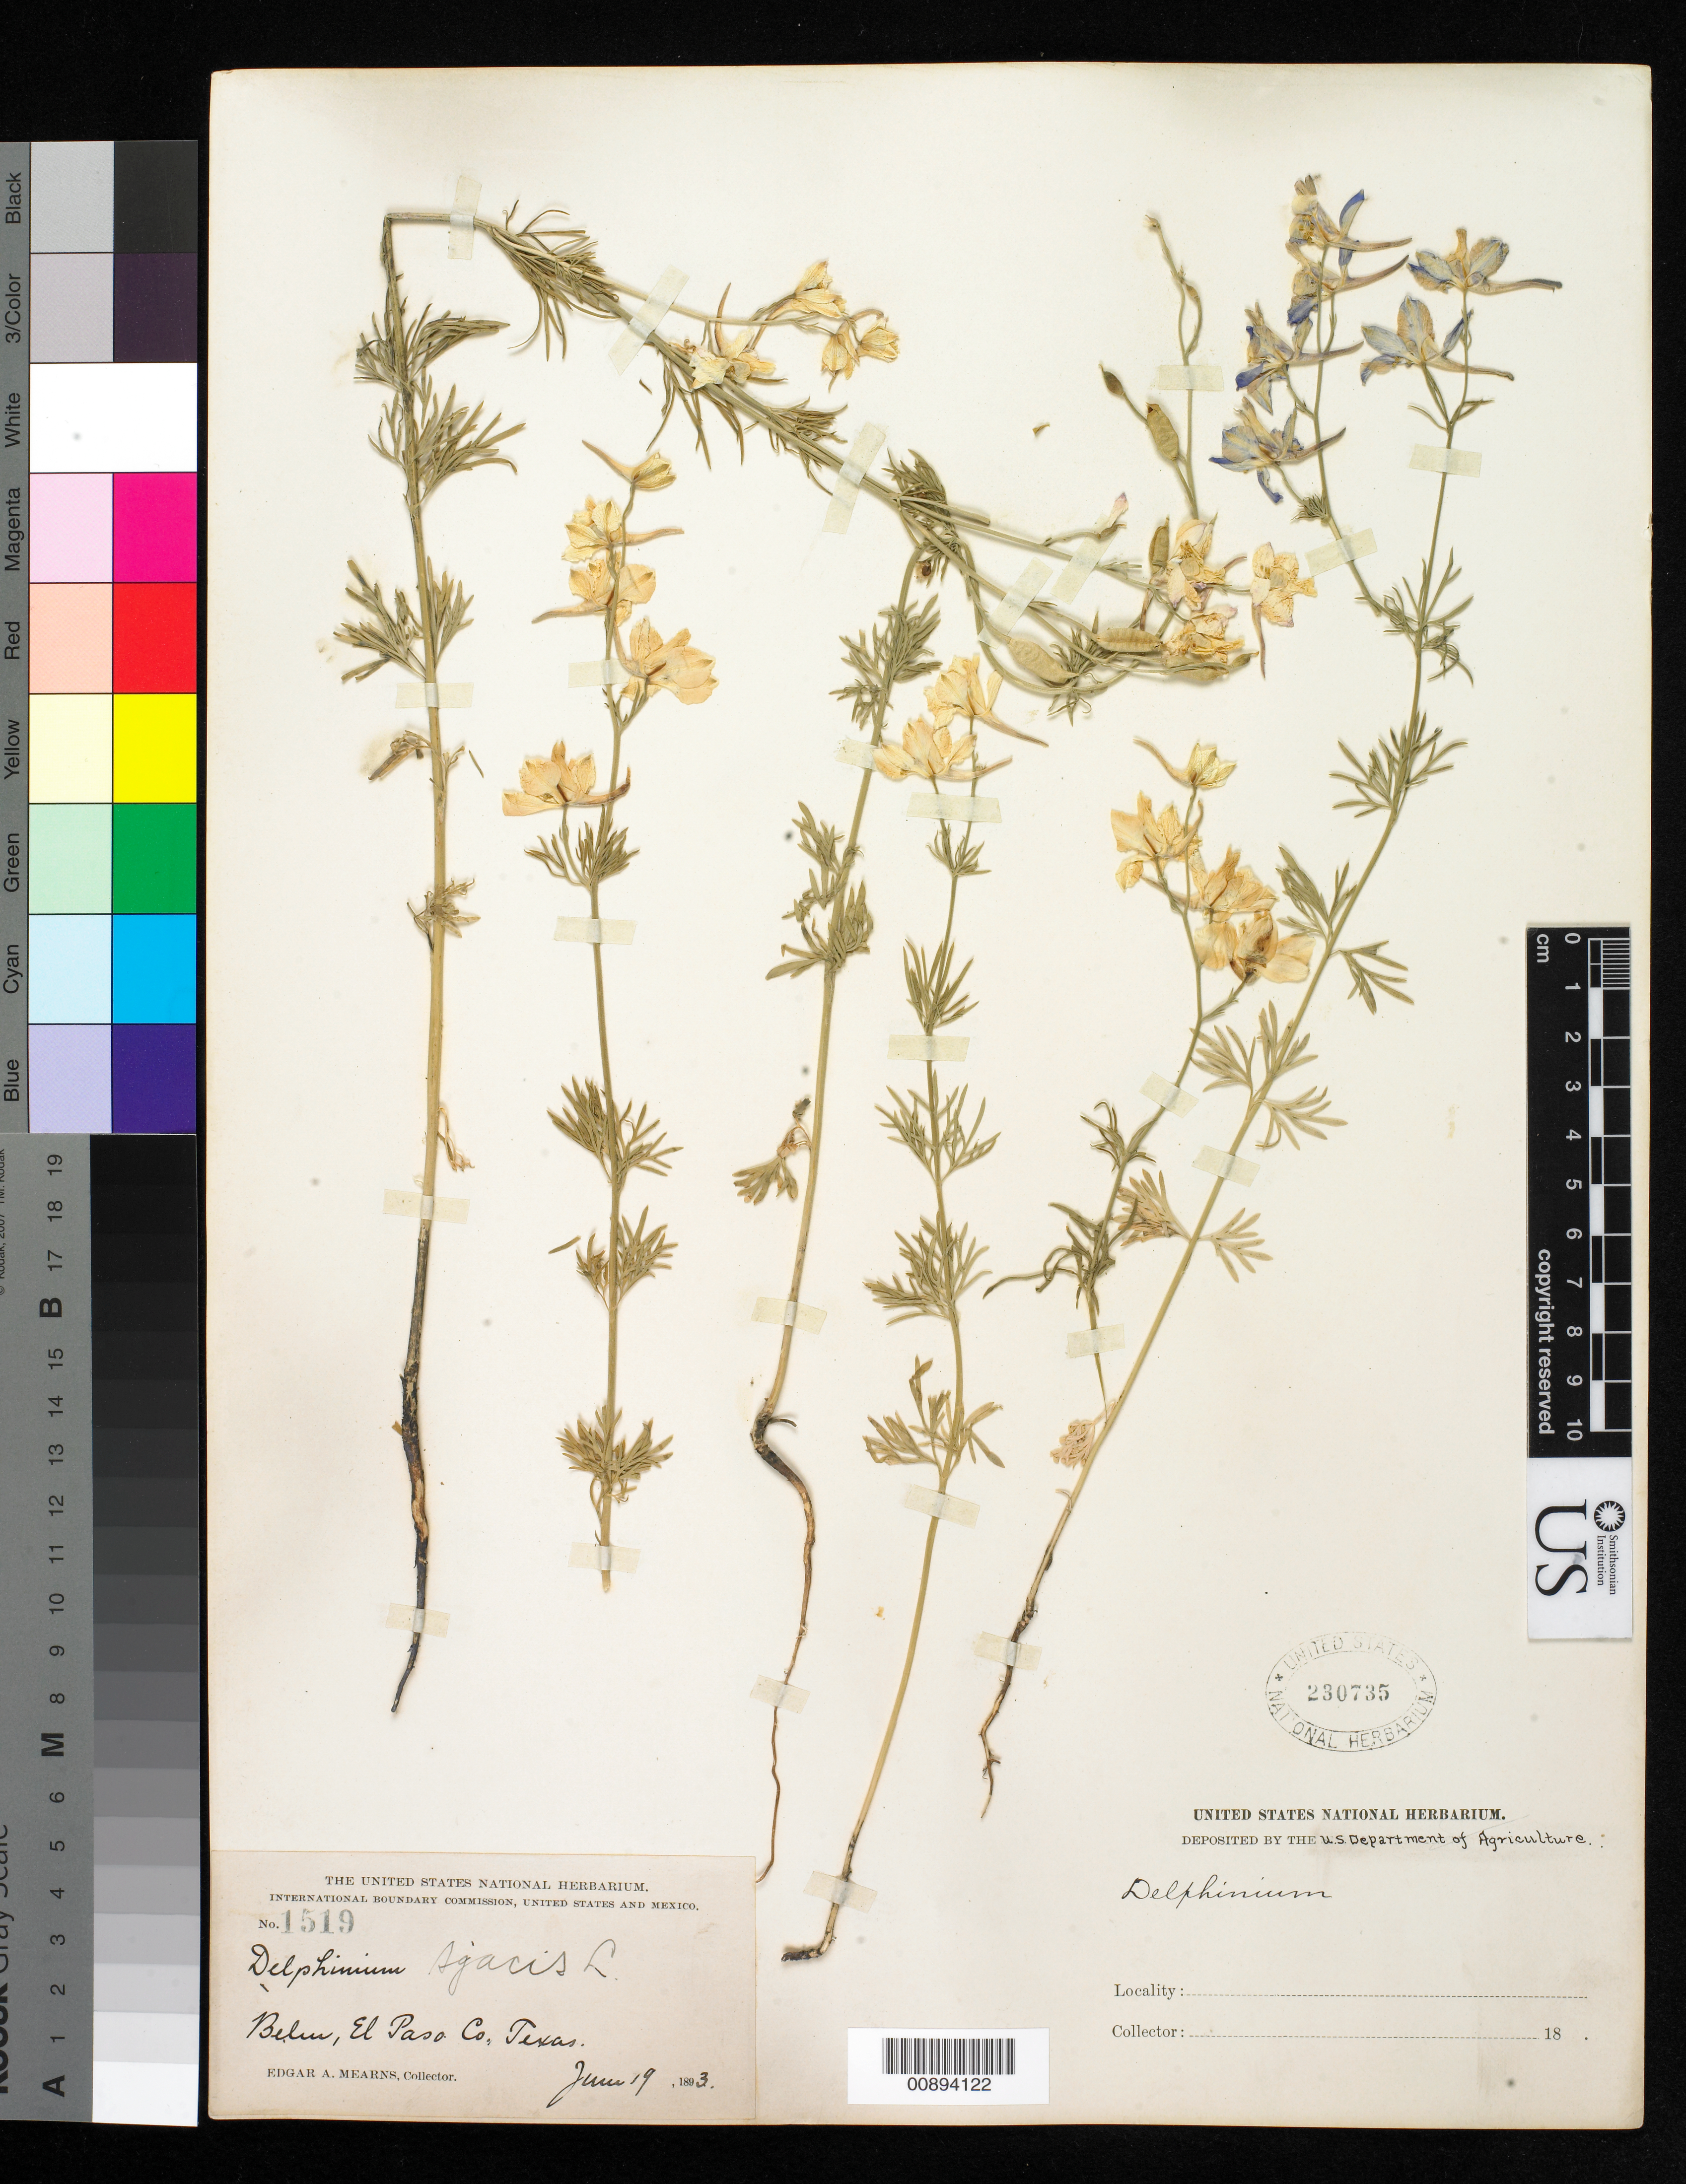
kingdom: Plantae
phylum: Tracheophyta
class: Magnoliopsida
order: Ranunculales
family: Ranunculaceae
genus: Delphinium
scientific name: Delphinium ajacis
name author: L.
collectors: E. A. Mearns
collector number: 1519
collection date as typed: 19 Jun 1893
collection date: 1893-06-19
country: United States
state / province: Texas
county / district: El Paso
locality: Belen, El Paso County, Texas.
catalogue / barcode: US 230735